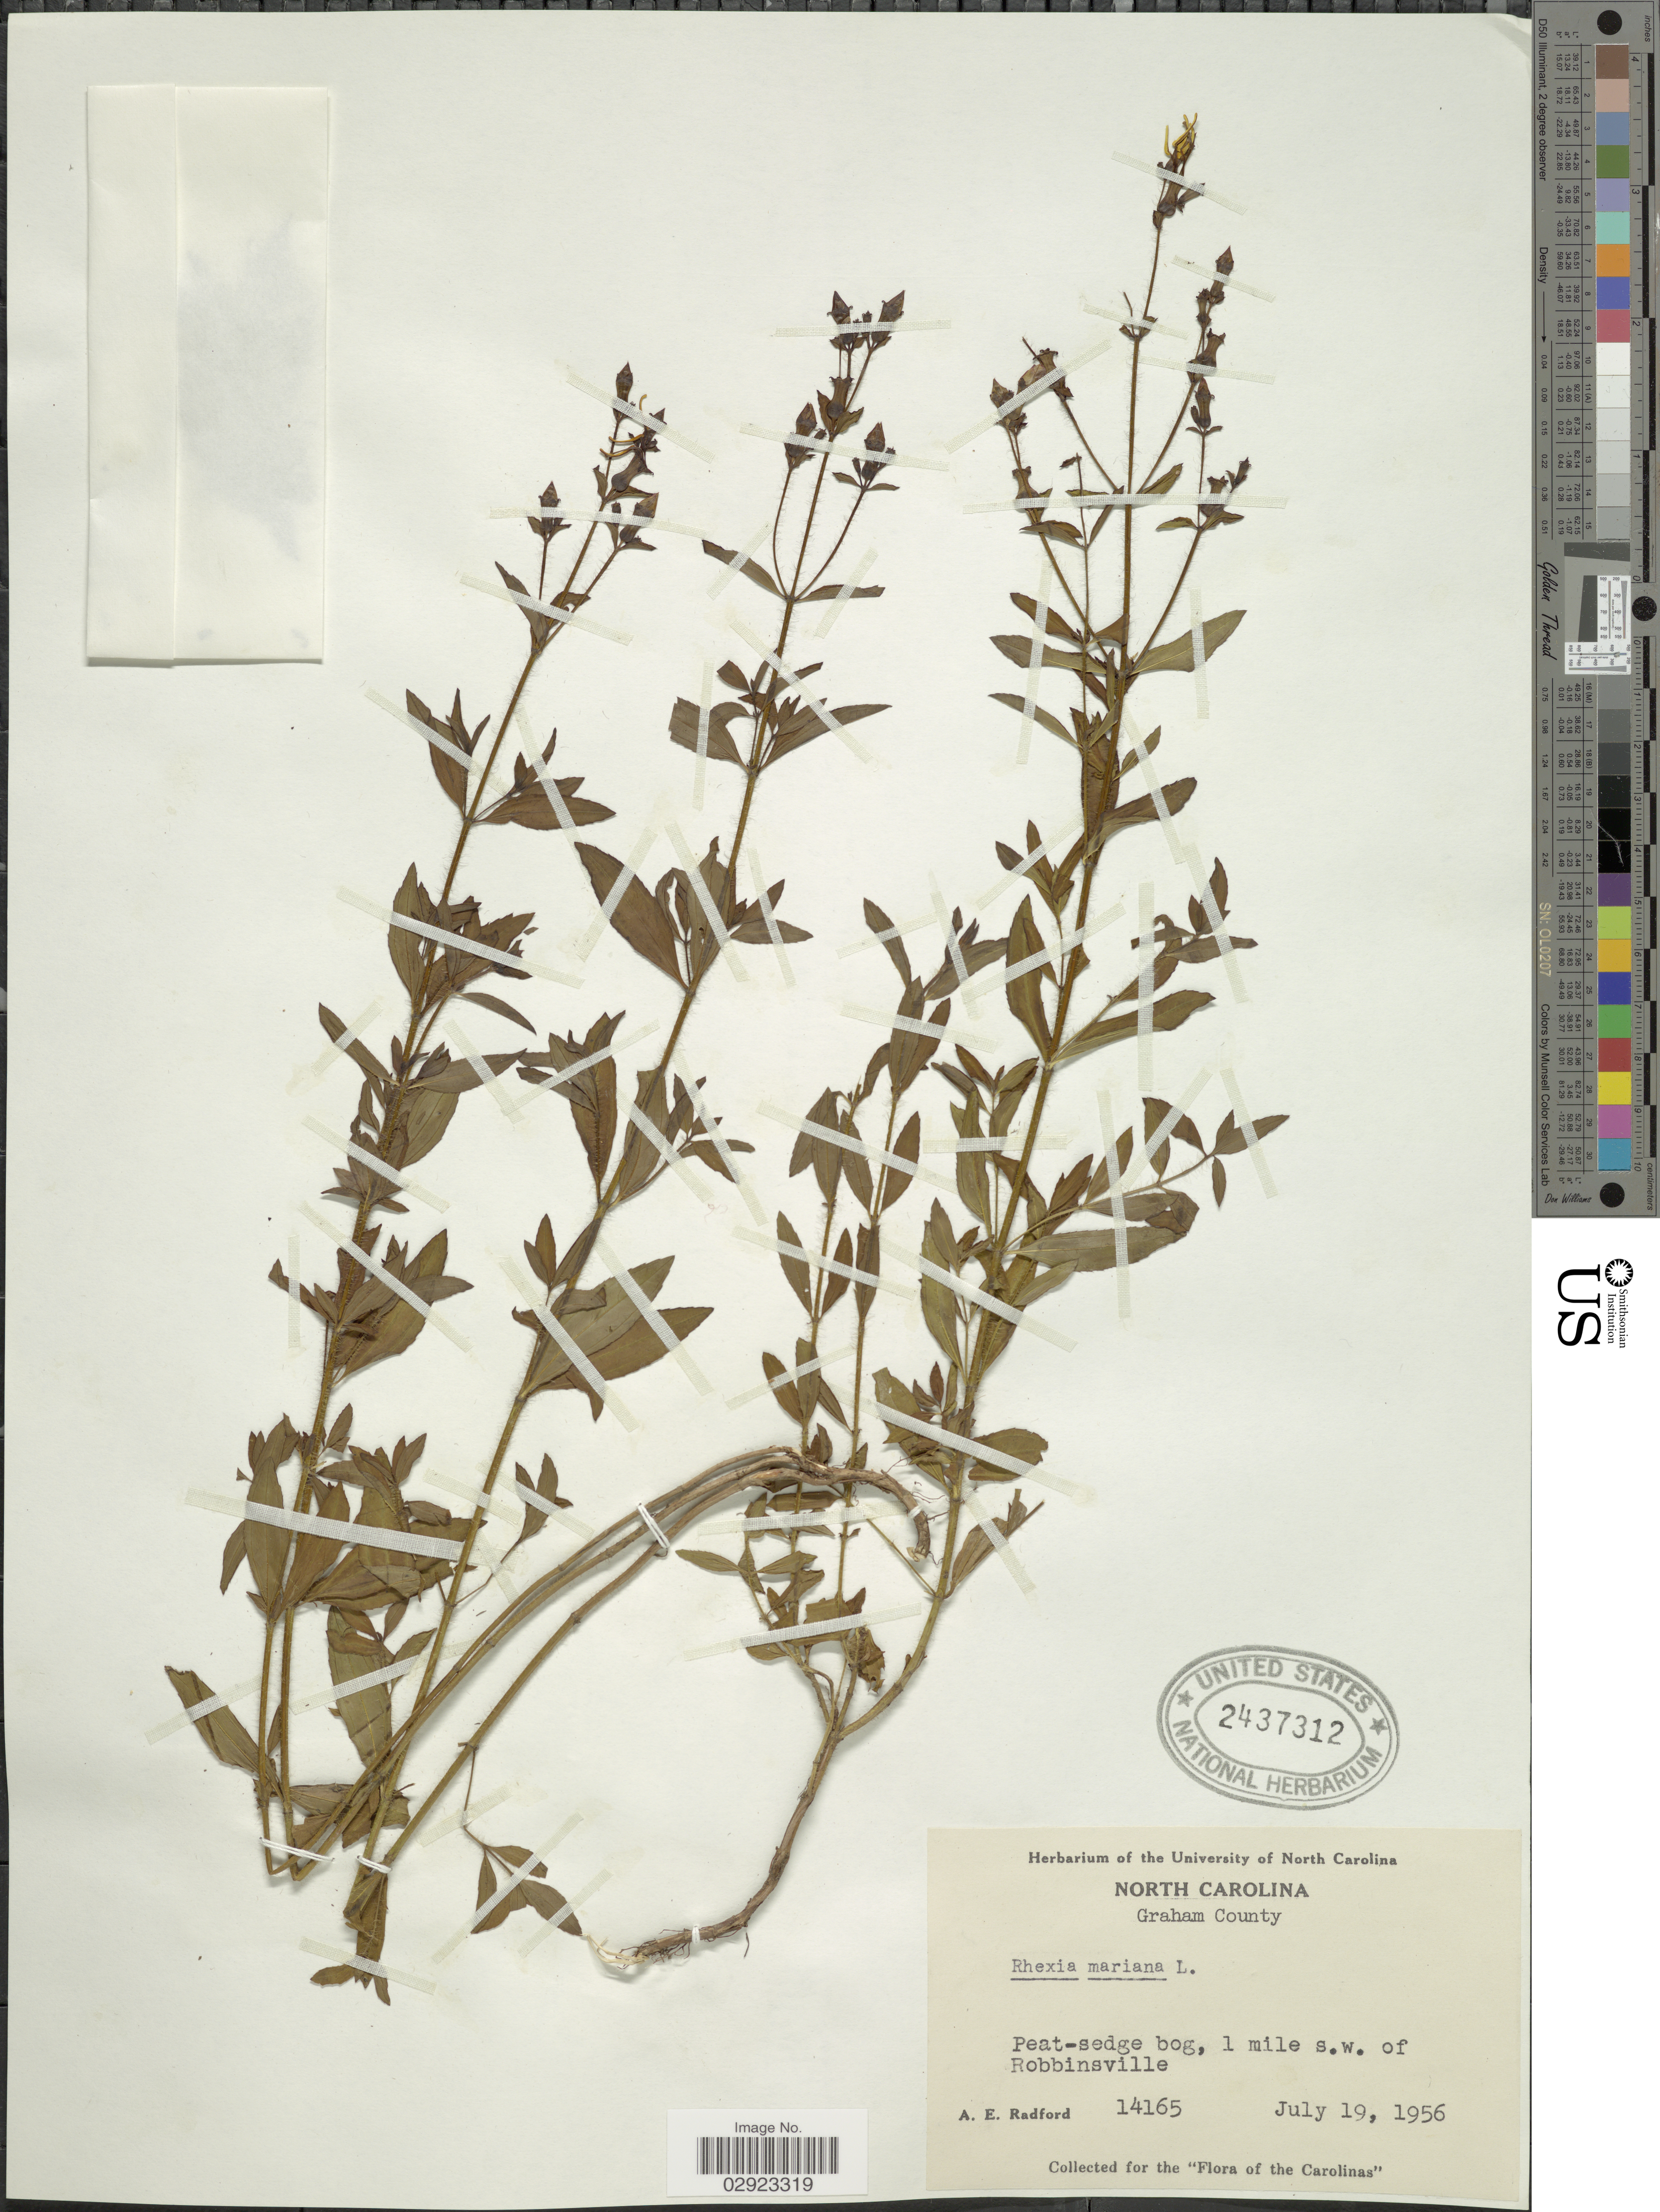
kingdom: Plantae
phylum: Tracheophyta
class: Magnoliopsida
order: Myrtales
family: Melastomataceae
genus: Rhexia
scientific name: Rhexia mariana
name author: L.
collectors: A. E. Radford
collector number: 14165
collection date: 1956-07-19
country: United States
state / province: North Carolina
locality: Graham County, 1 mile s.w. of Robbinsville.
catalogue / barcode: US 2437312